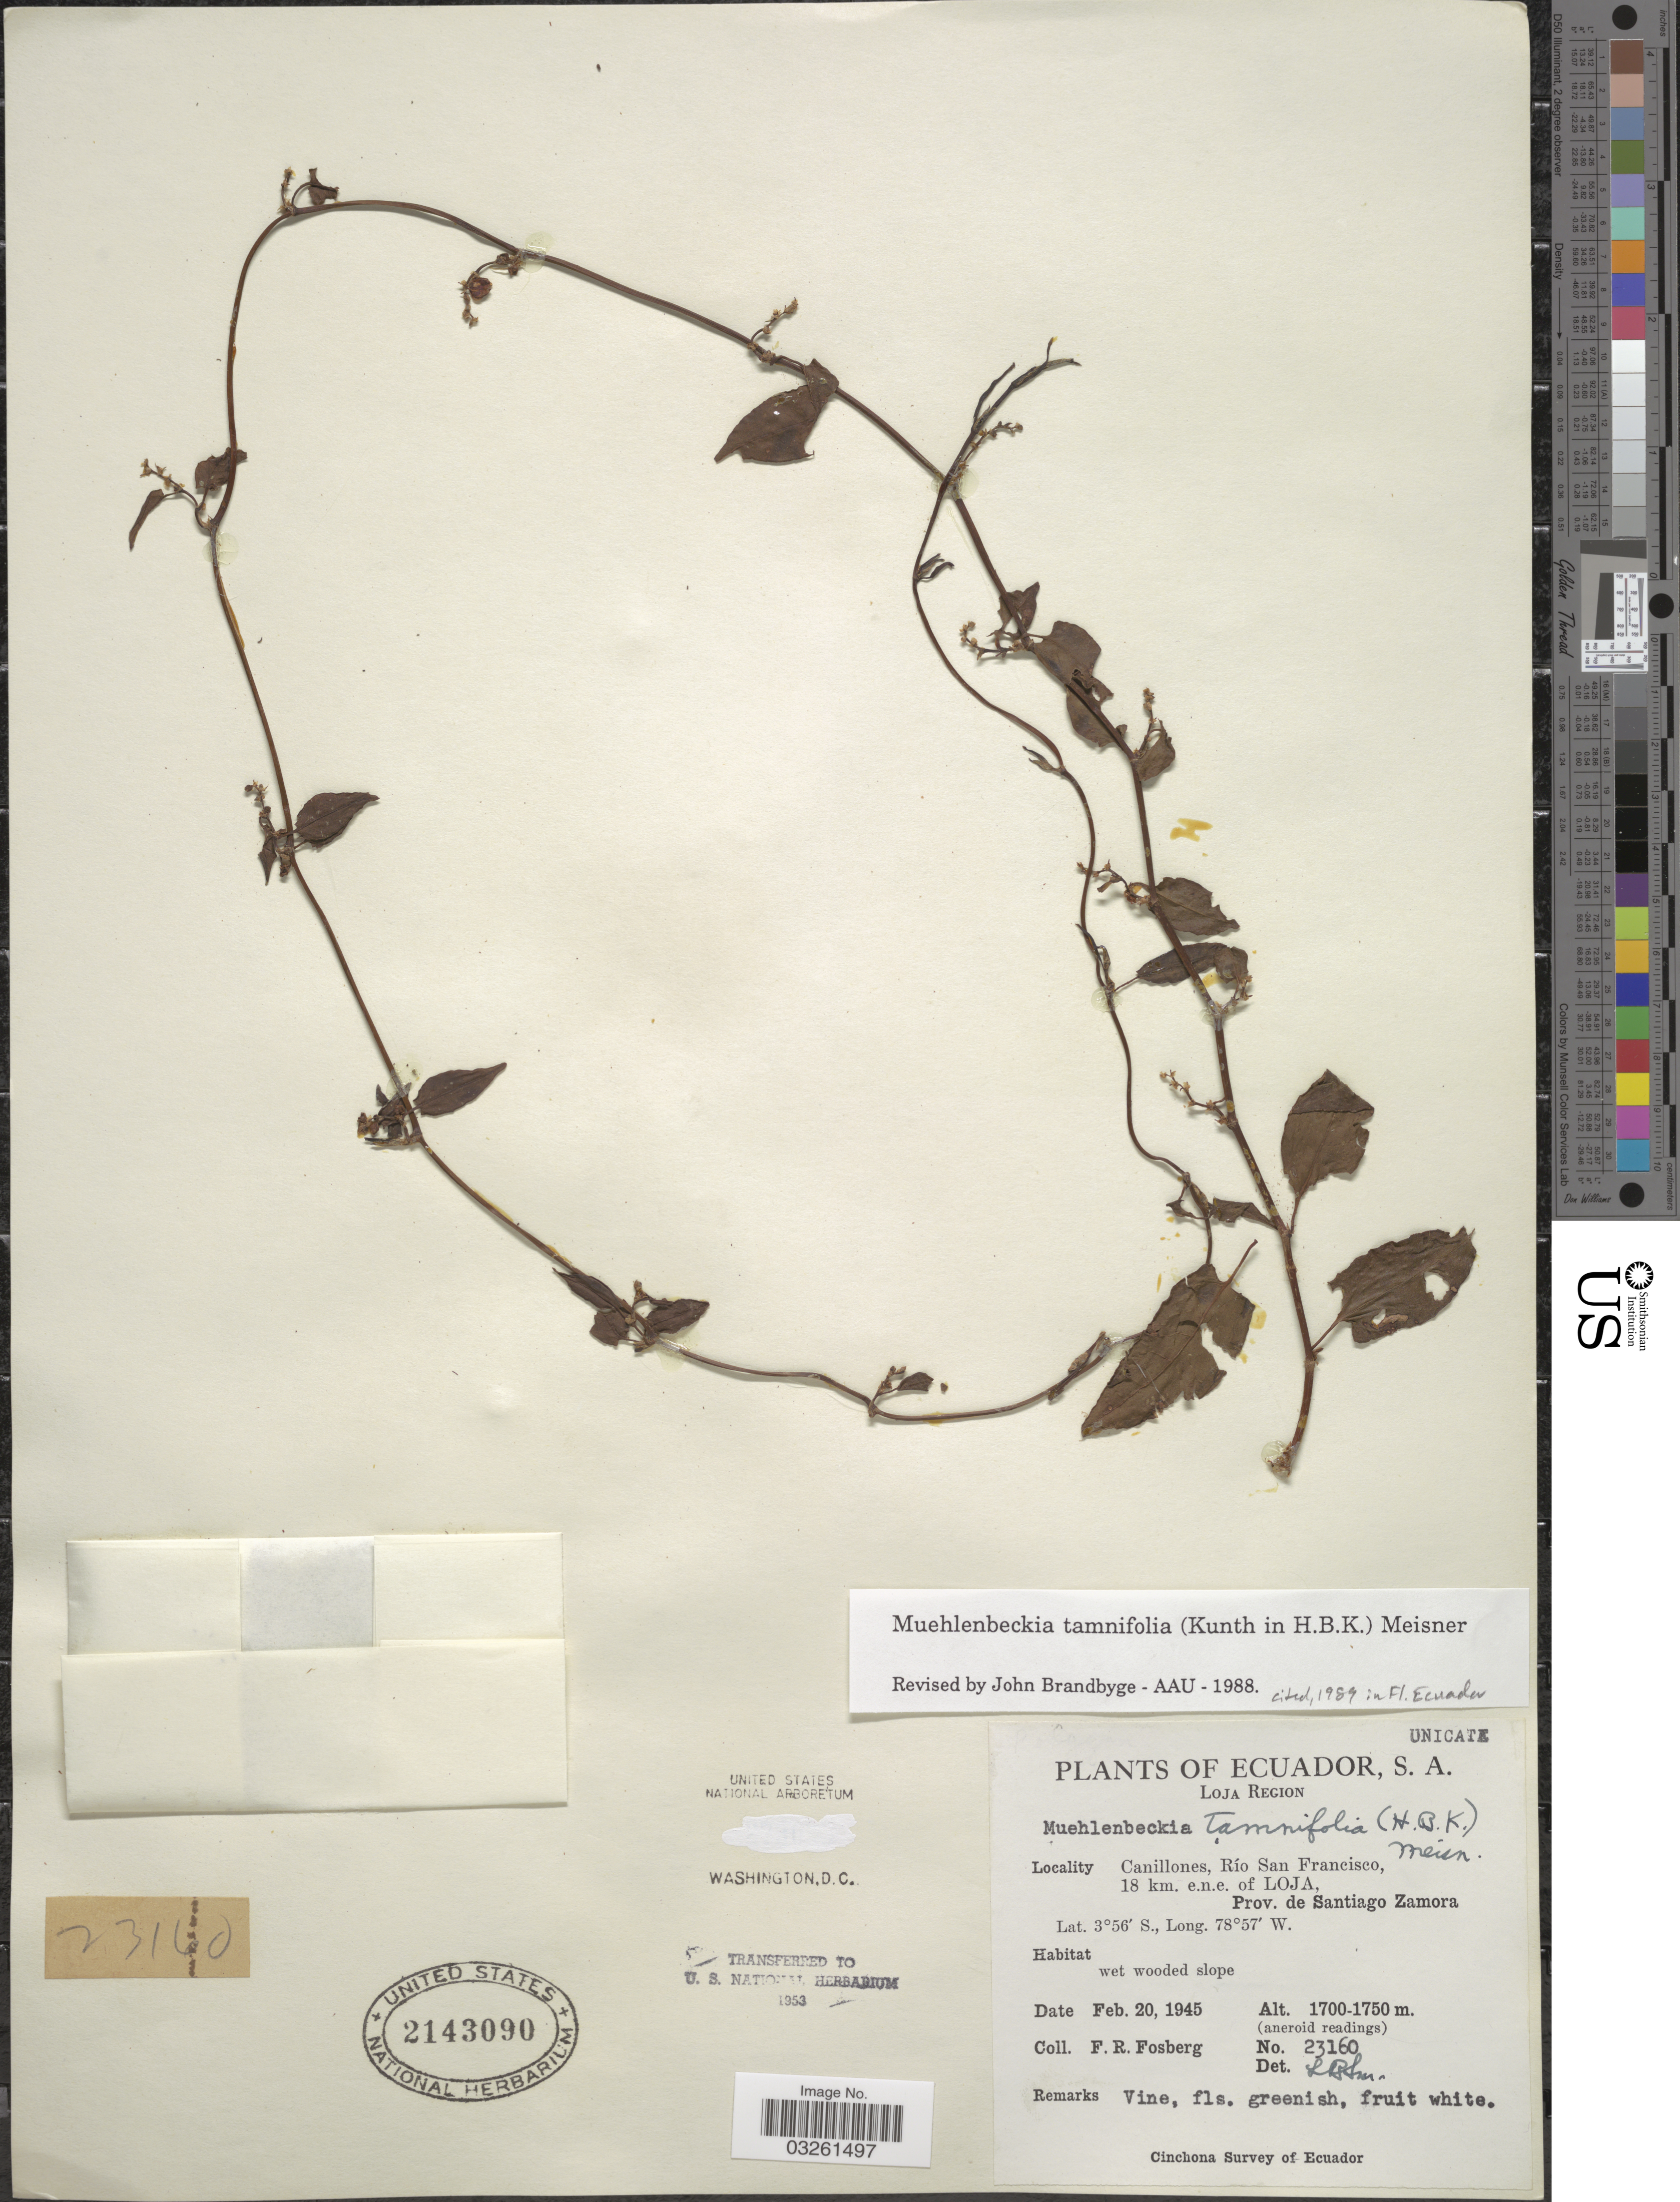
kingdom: Plantae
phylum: Tracheophyta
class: Magnoliopsida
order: Caryophyllales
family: Polygonaceae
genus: Muehlenbeckia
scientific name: Muehlenbeckia tamnifolia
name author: (Kunth) Meisn.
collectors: F. R. Fosberg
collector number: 23160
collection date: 1945-02-20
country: Ecuador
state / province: Loja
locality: Loja Region, Canillones, Río San Francisco, 18 km e.n.e. of Loja, Prov. de Santiago Zamora.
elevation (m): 1700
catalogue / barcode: US 2143090